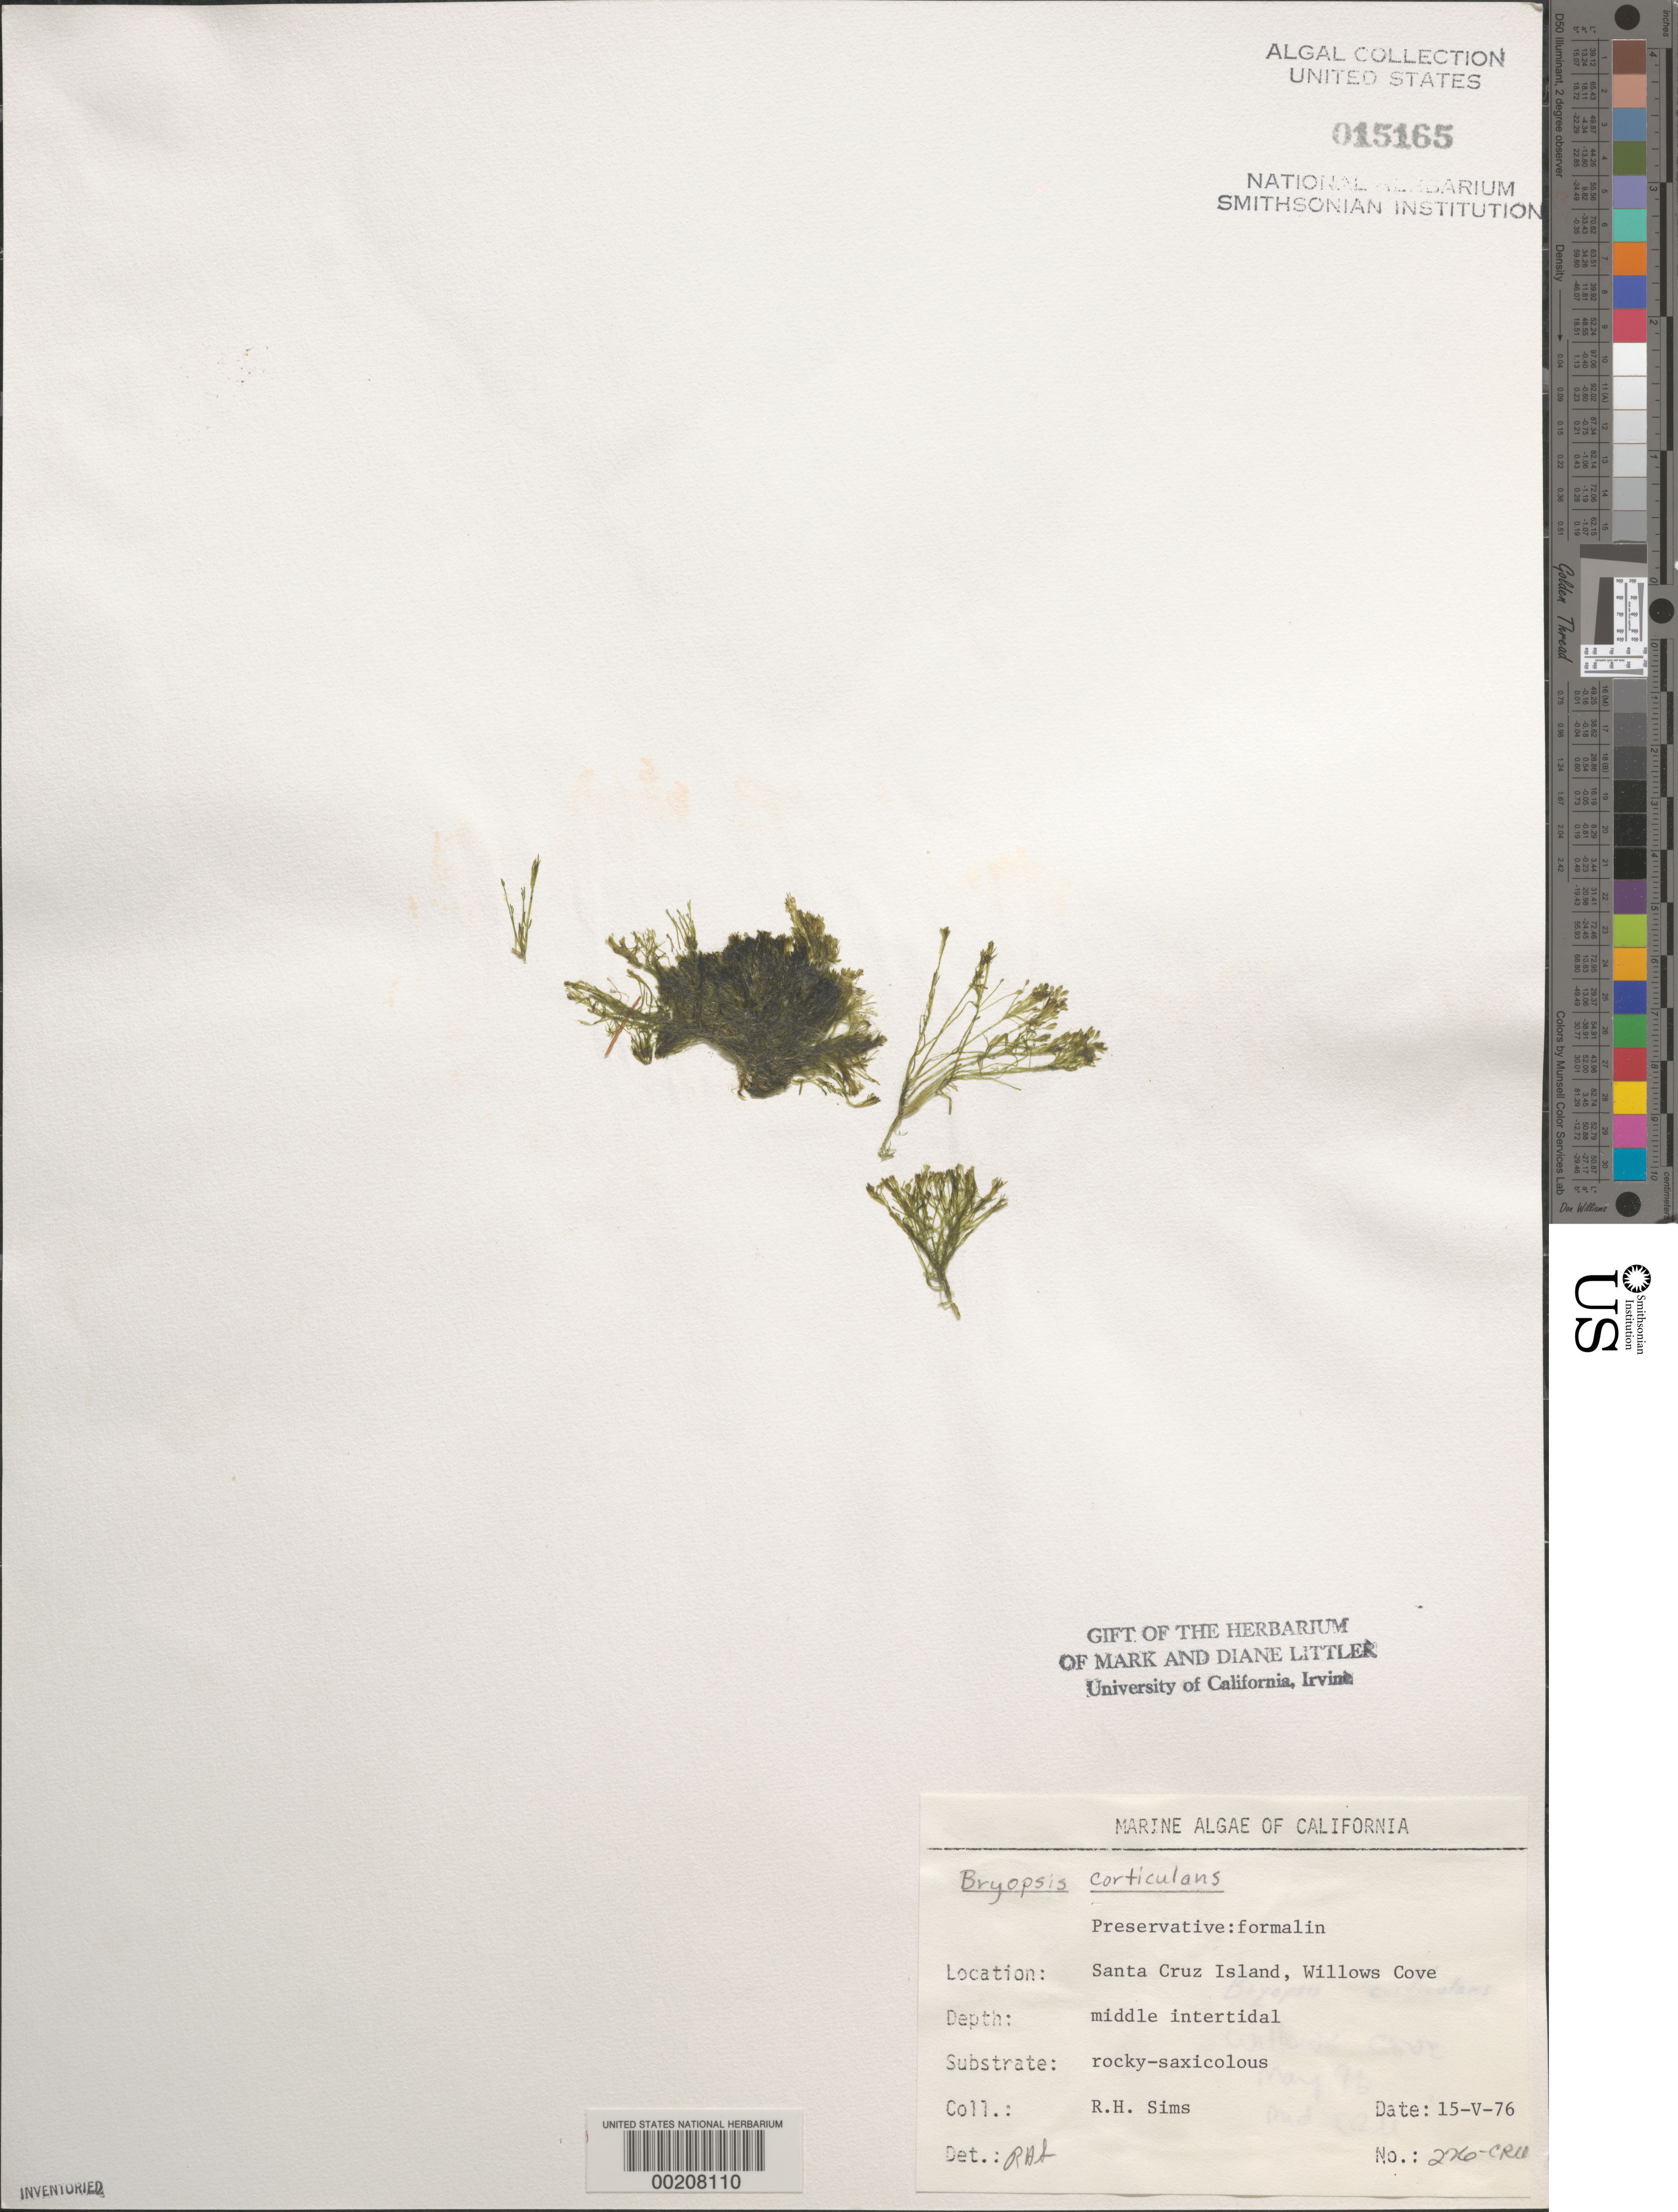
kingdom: Plantae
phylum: Chlorophyta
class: Ulvophyceae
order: Bryopsidales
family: Bryopsidaceae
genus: Bryopsis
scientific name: Bryopsis corticulans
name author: Setch. in Collins et al.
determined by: Sims, Robert H.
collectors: R. H. Sims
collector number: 276-cru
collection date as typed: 15 May 1976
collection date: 1976-05-15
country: United States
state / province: California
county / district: Santa Barbara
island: Santa Cruz Island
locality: Willows Cove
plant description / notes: BLM-SOCALBIGHT Rocky Intertidal Survey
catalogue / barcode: US 15165